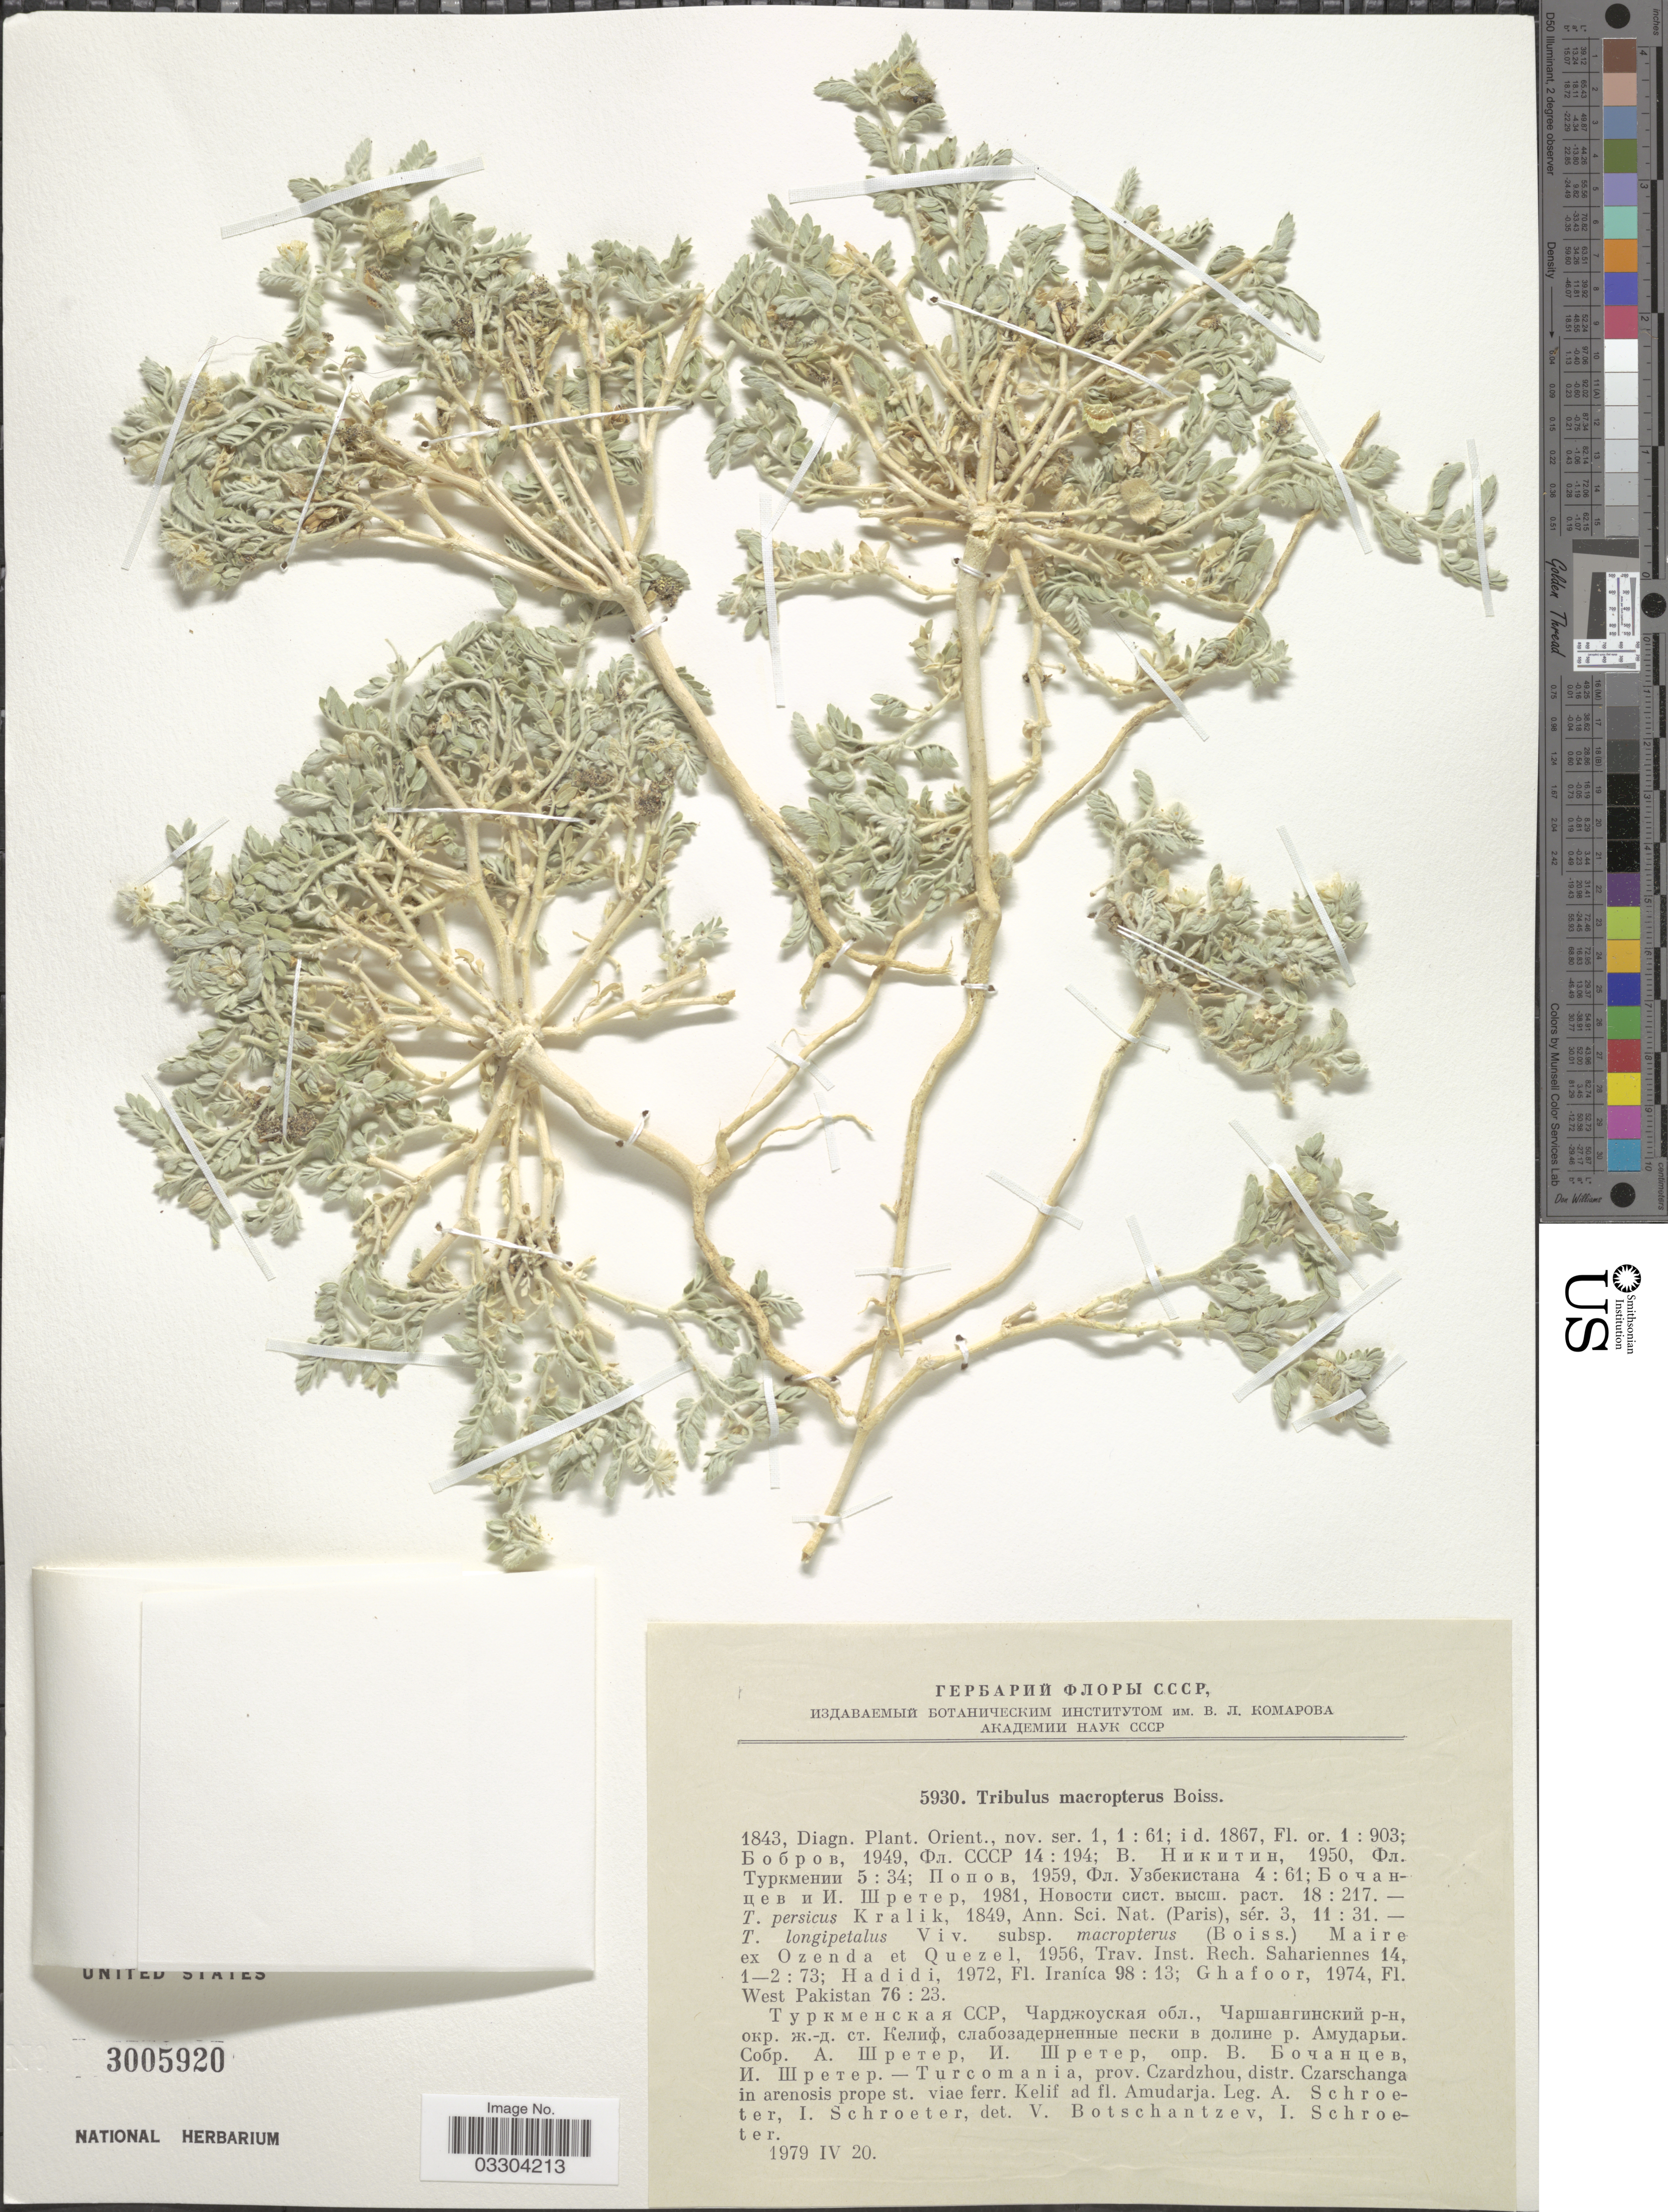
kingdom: Plantae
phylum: Tracheophyta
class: Magnoliopsida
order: Zygophyllales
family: Zygophyllaceae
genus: Tribulus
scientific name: Tribulus macropterus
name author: Boiss.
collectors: A. Schroeter & I. Schroeter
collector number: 5930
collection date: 1979-04-20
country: Turkmenistan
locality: Turcomania, prov. Czardzhou, distr. Czarschanga in arenosis prope st. viae ferr. Kelif ad fl. Amudarja.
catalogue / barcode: US 3005920